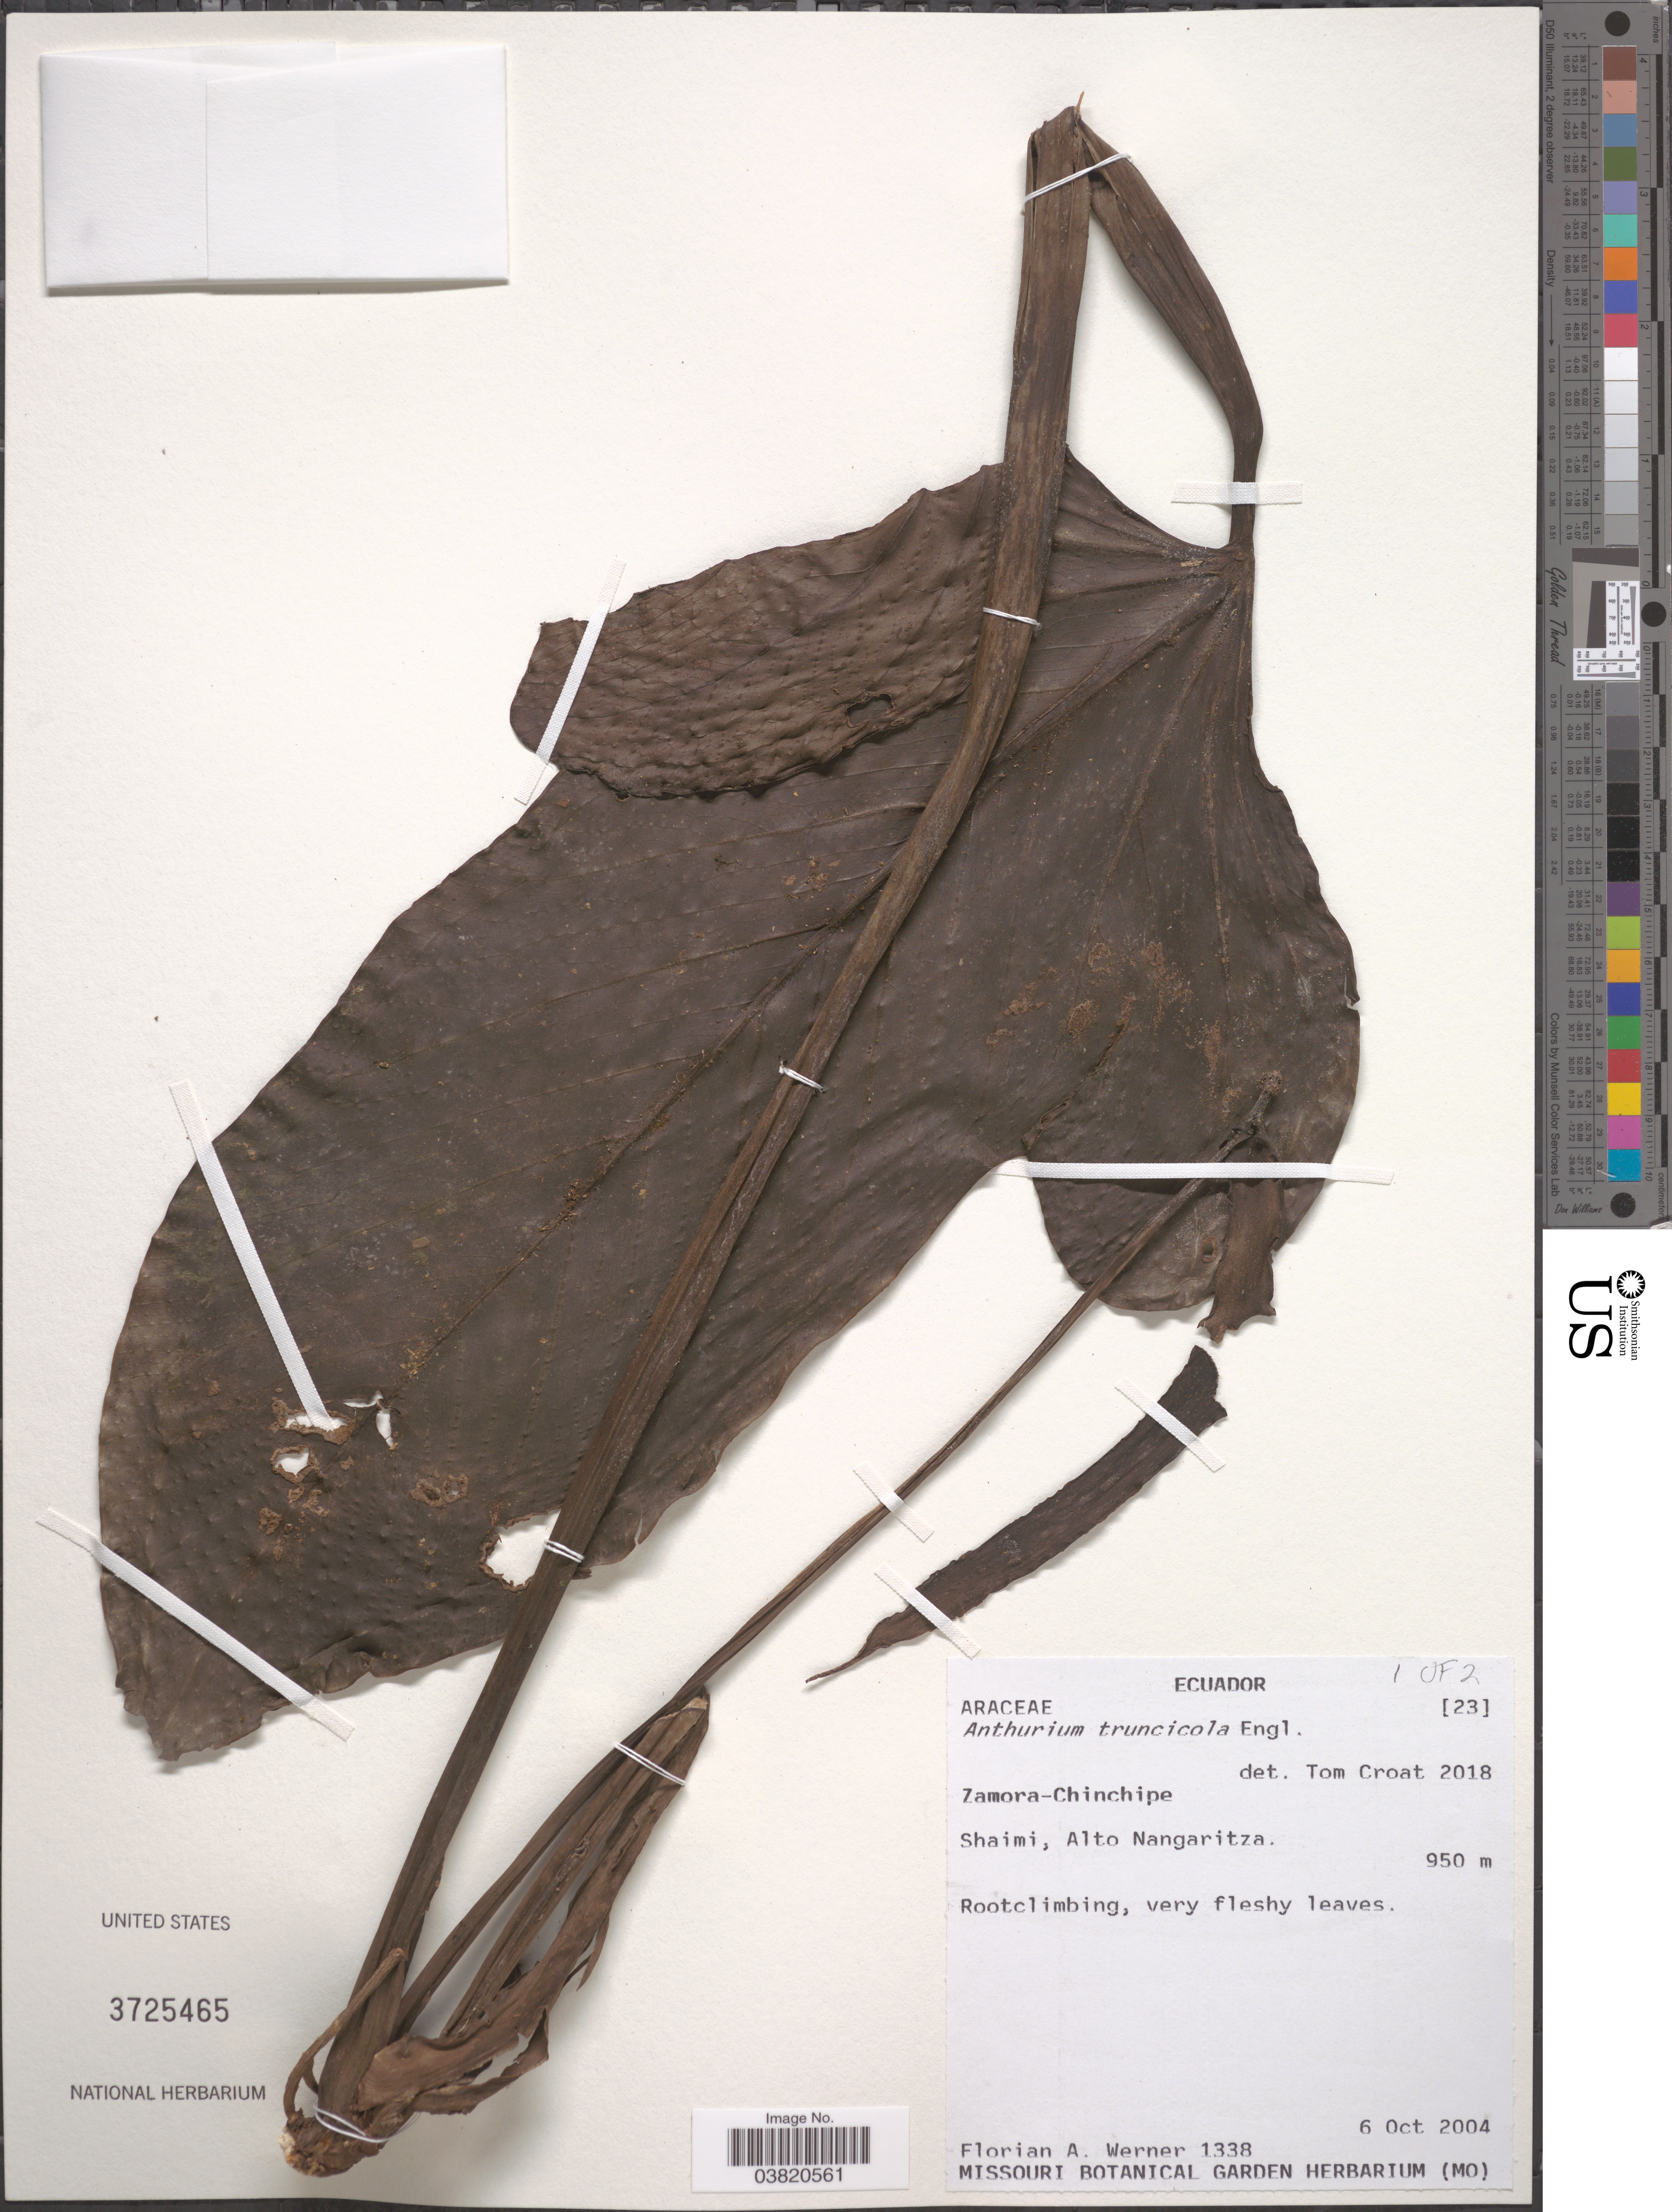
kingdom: Plantae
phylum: Tracheophyta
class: Liliopsida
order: Alismatales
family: Araceae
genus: Anthurium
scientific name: Anthurium truncicola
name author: Engl.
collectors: F. Werner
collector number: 1338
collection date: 2004-10-06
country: Ecuador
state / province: Zamora-Chinchipe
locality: Shaimi, Alto Nangaritza.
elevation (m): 950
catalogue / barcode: US 3725465